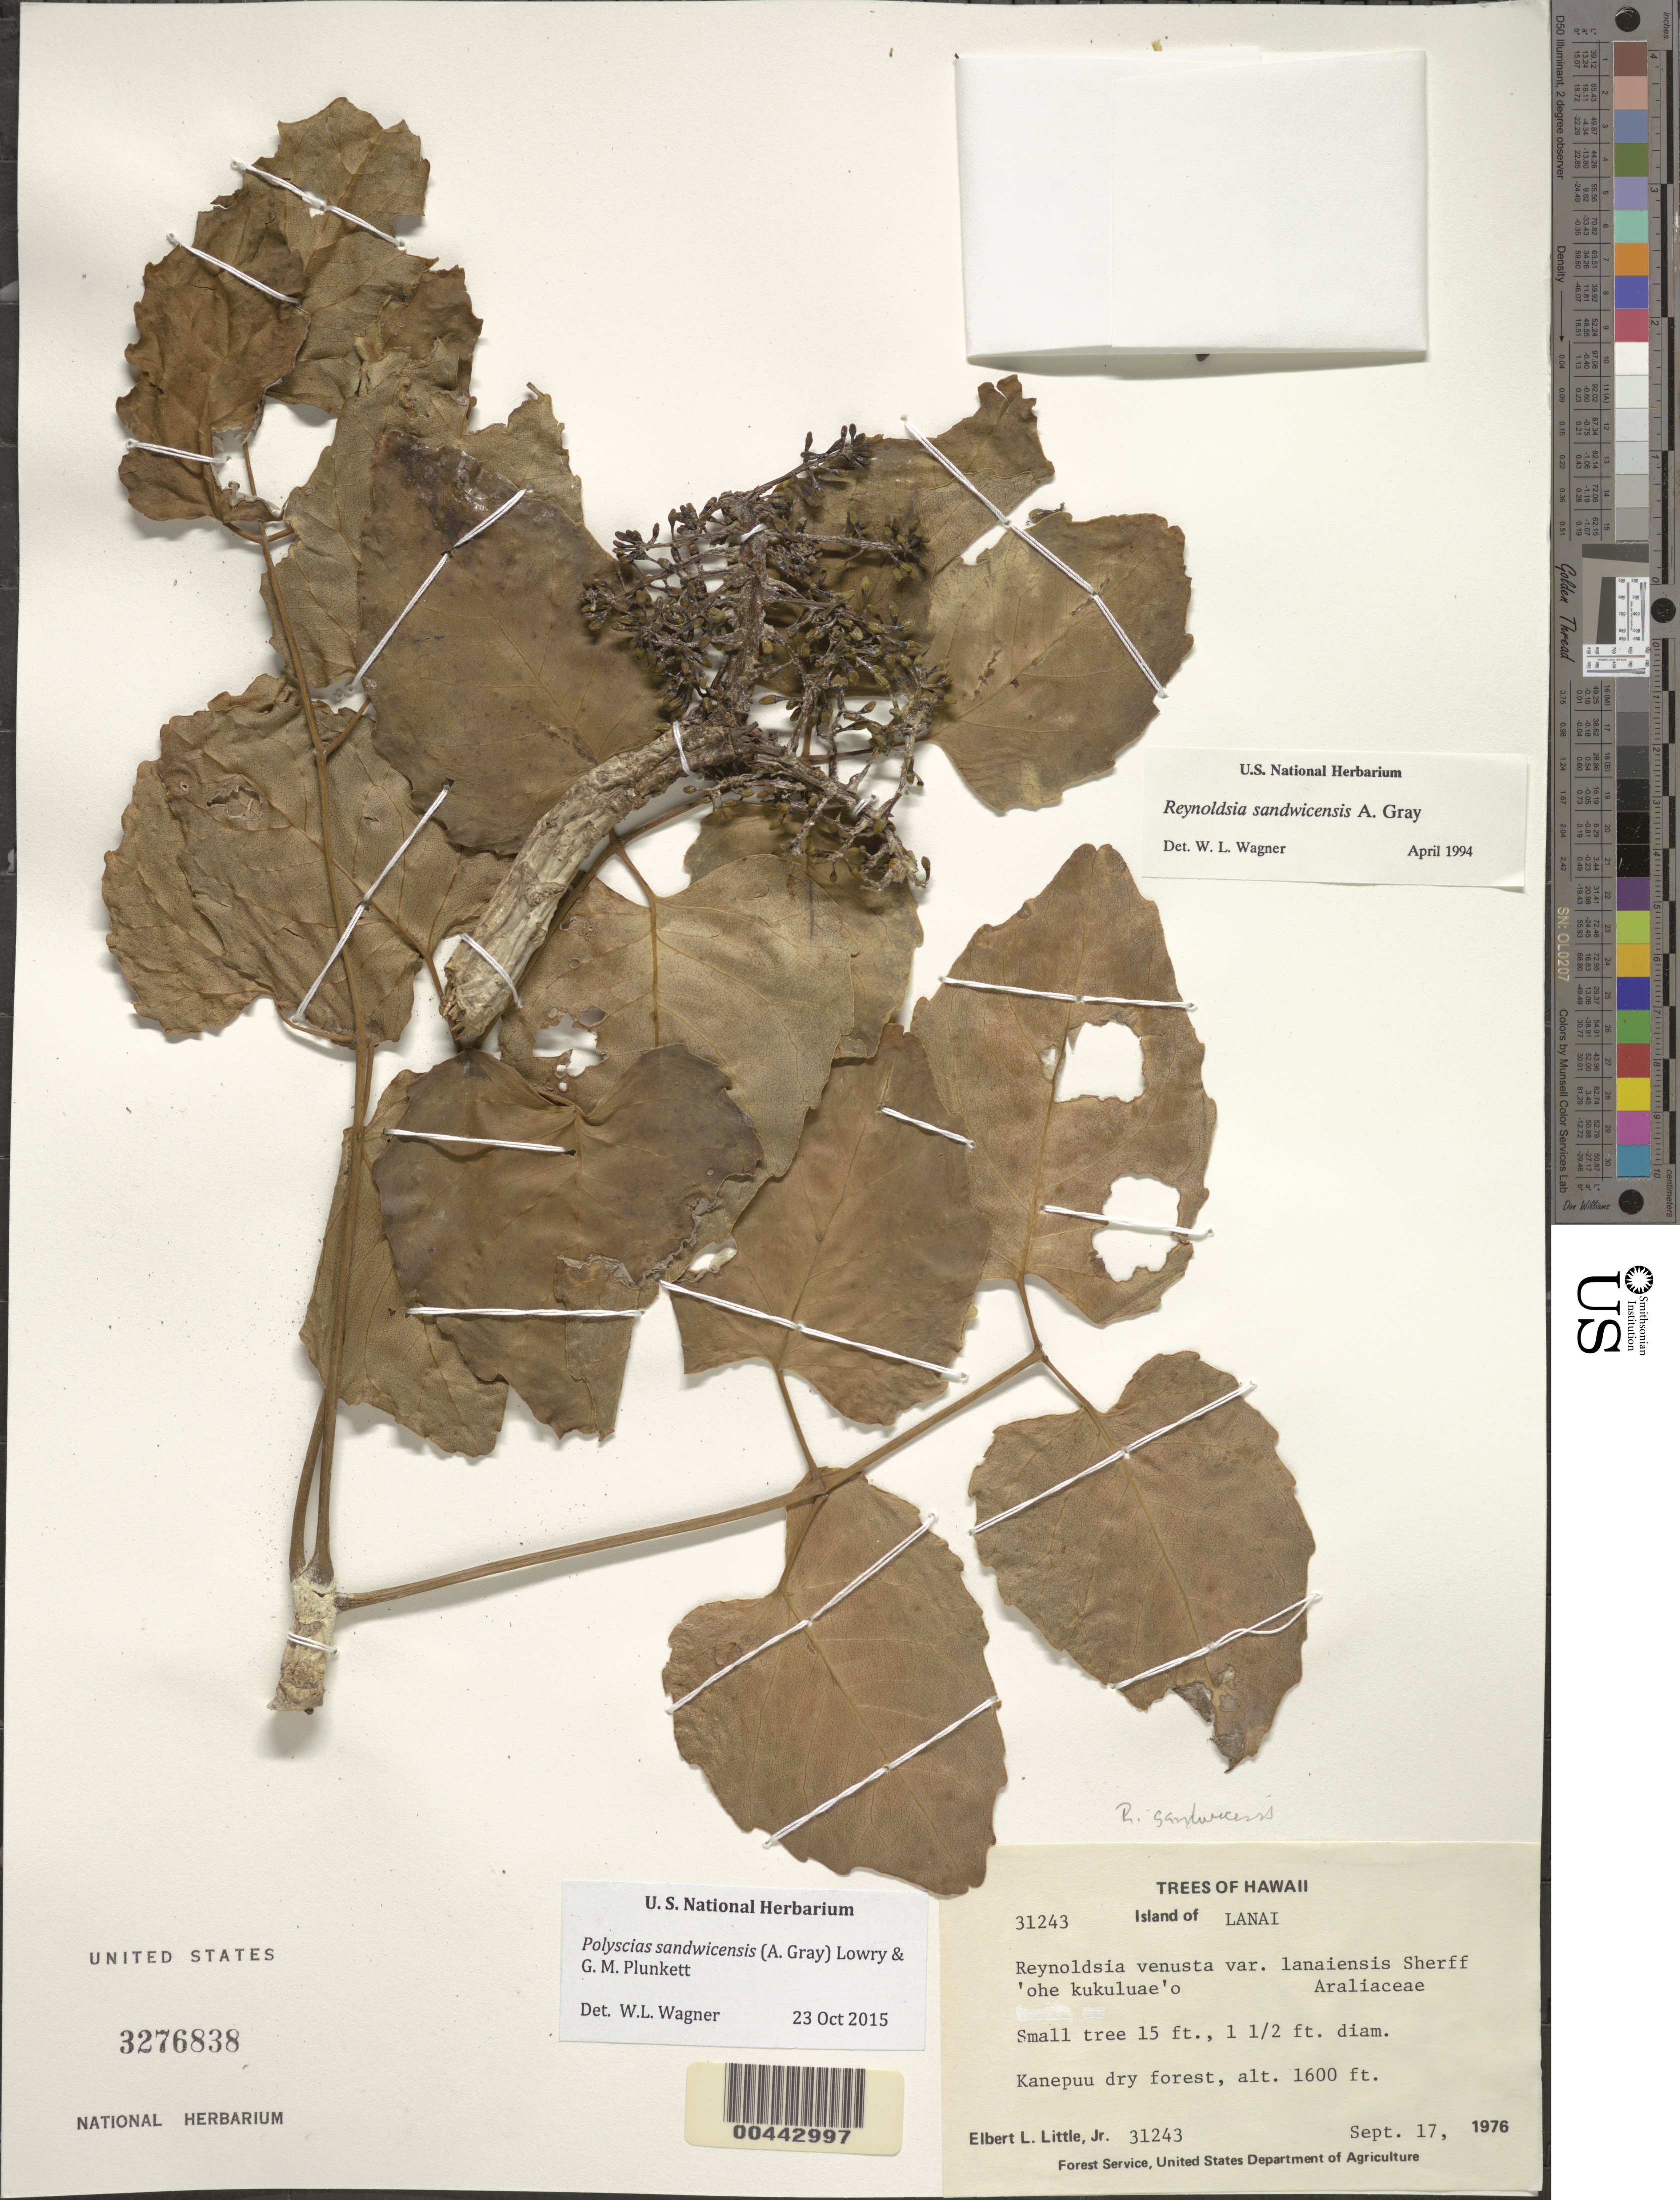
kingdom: Plantae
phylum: Tracheophyta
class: Magnoliopsida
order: Apiales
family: Araliaceae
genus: Polyscias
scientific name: Polyscias sandwicensis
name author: (A. Gray) Lowry & G. M. Plunkett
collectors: E. L. Little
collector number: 31243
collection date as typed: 17 Sep 1976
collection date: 1976-09-17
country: United States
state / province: Hawaii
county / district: Maui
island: Lana'i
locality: Kanepuu dry forest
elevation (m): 488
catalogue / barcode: US 3276838